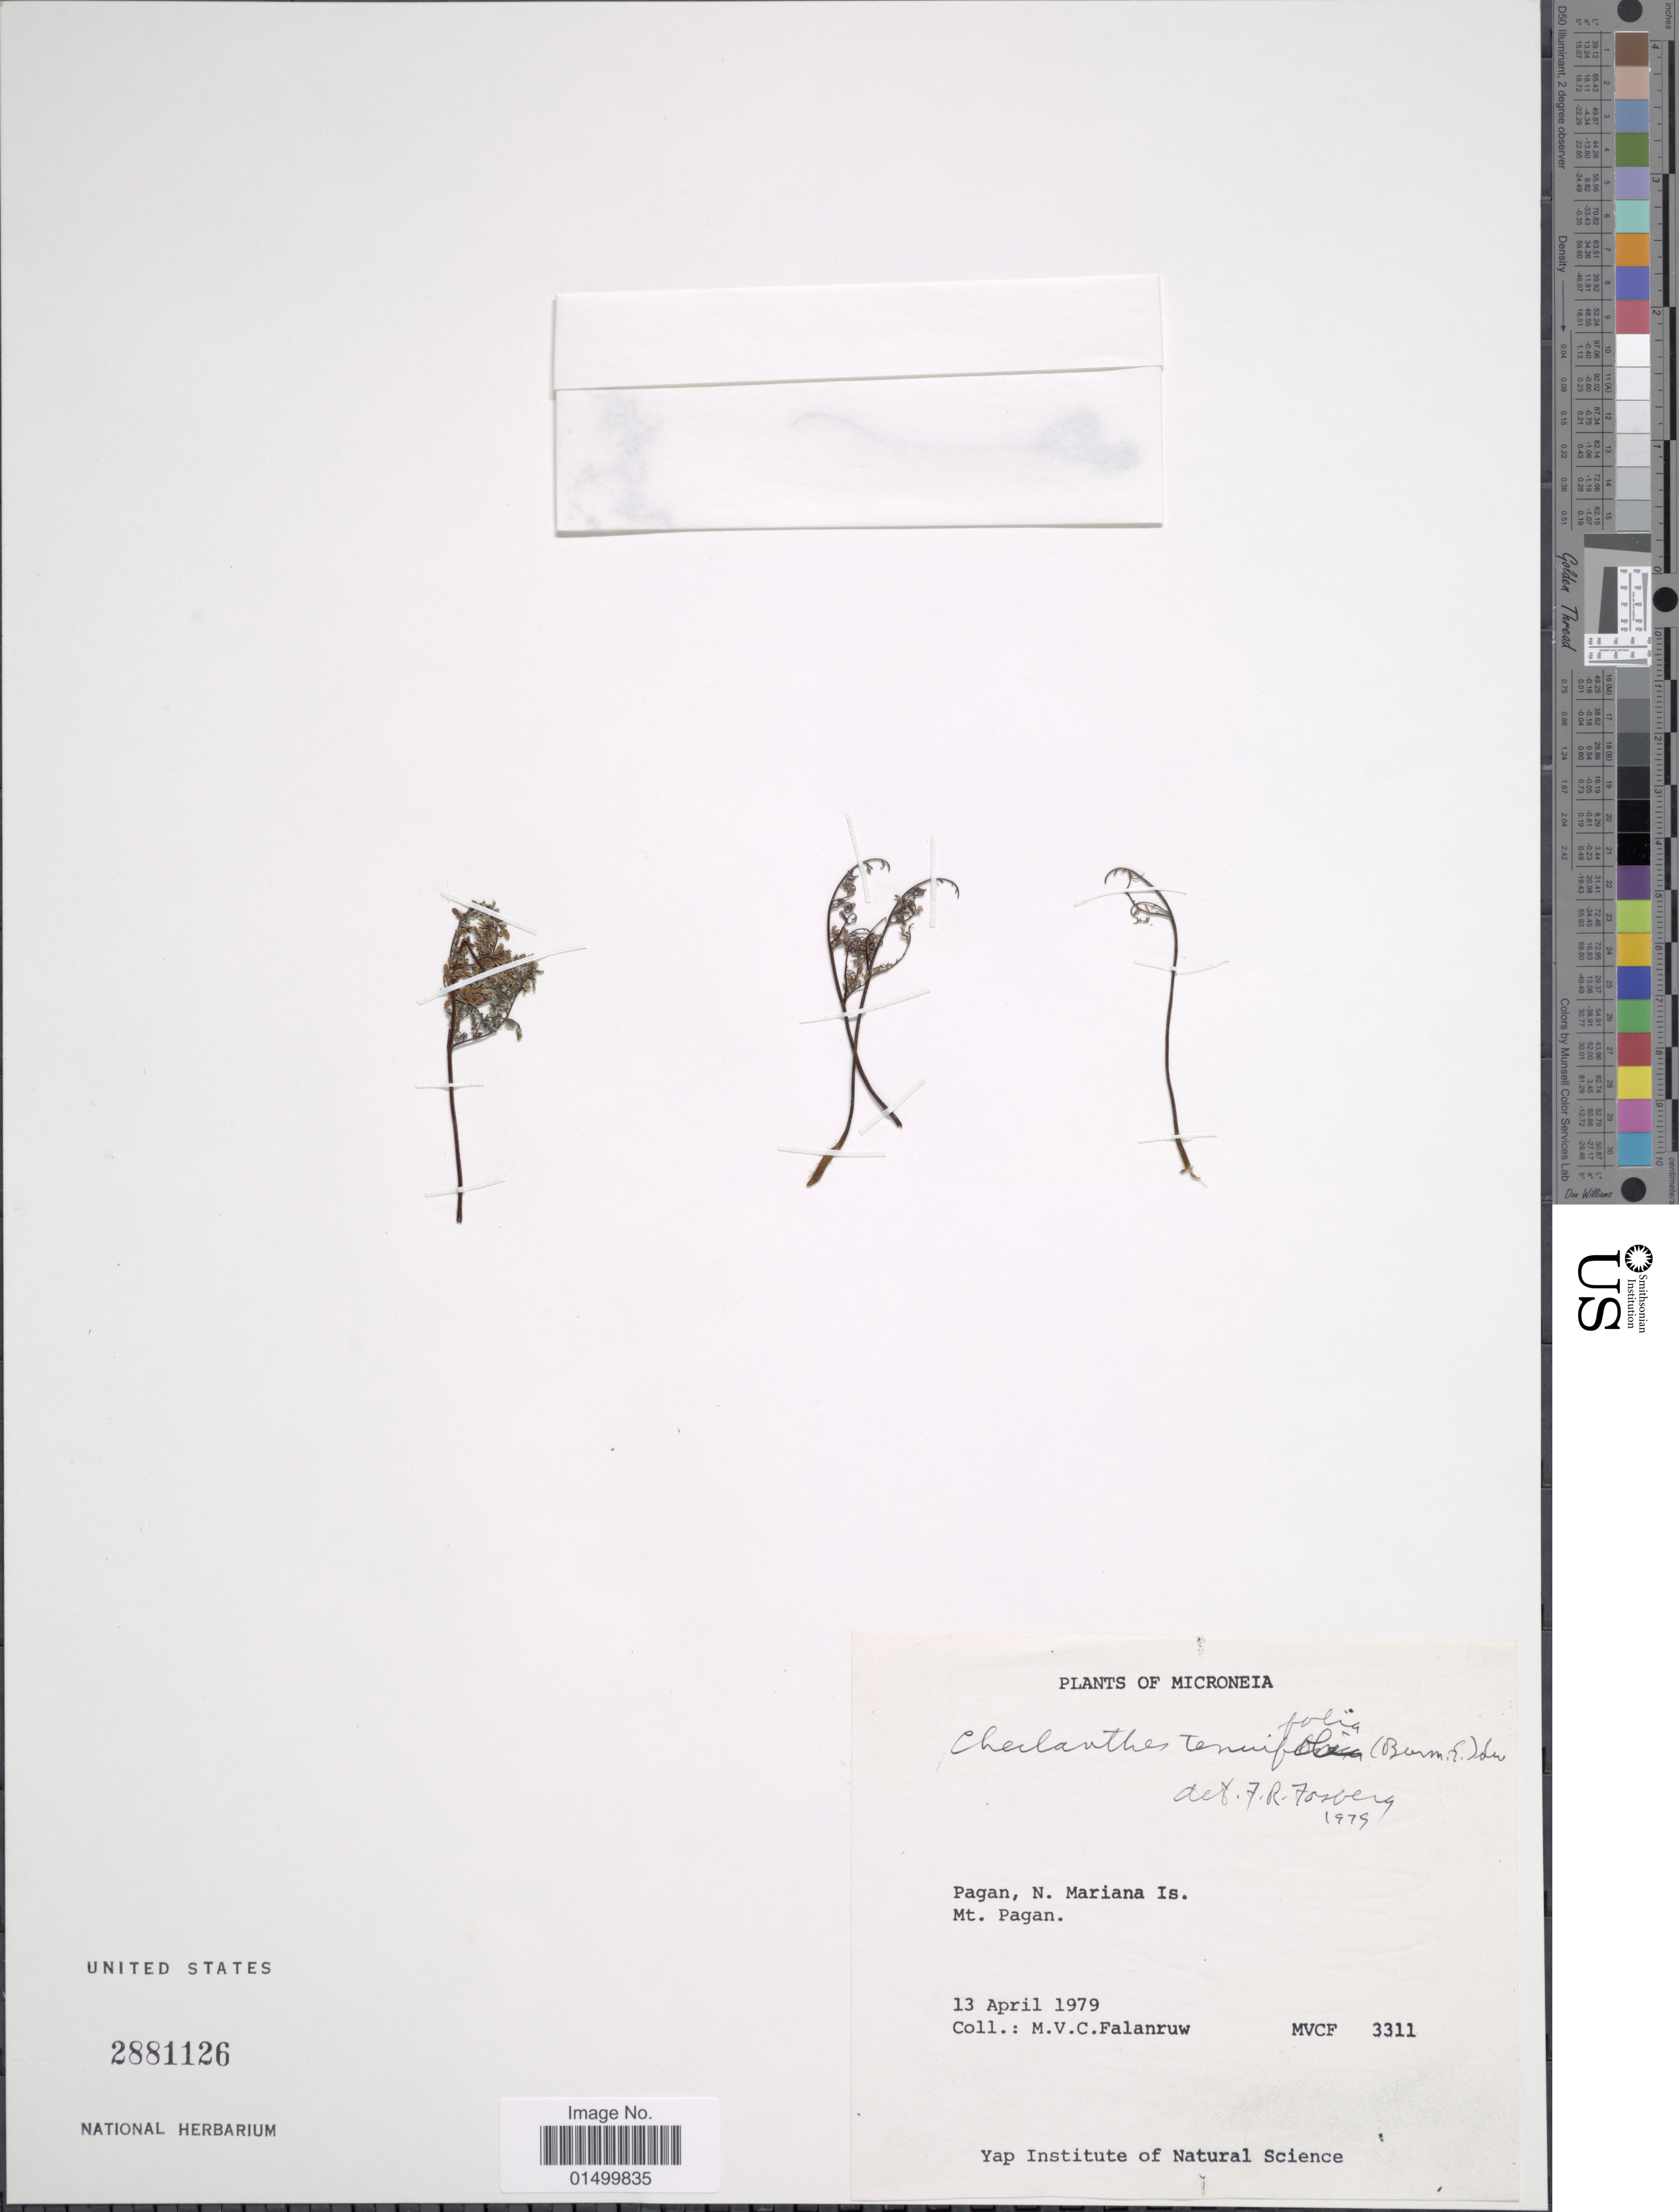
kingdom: Plantae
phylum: Tracheophyta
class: Polypodiopsida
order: Polypodiales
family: Pteridaceae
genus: Cheilanthes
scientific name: Cheilanthes tenuifolia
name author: (Burm. f.) Sw.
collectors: M. V. Falanruw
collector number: MVCF 3311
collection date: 1979-04-13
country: Northern Mariana Islands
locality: Pagan, Mt. Pagan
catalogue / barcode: US 2881126